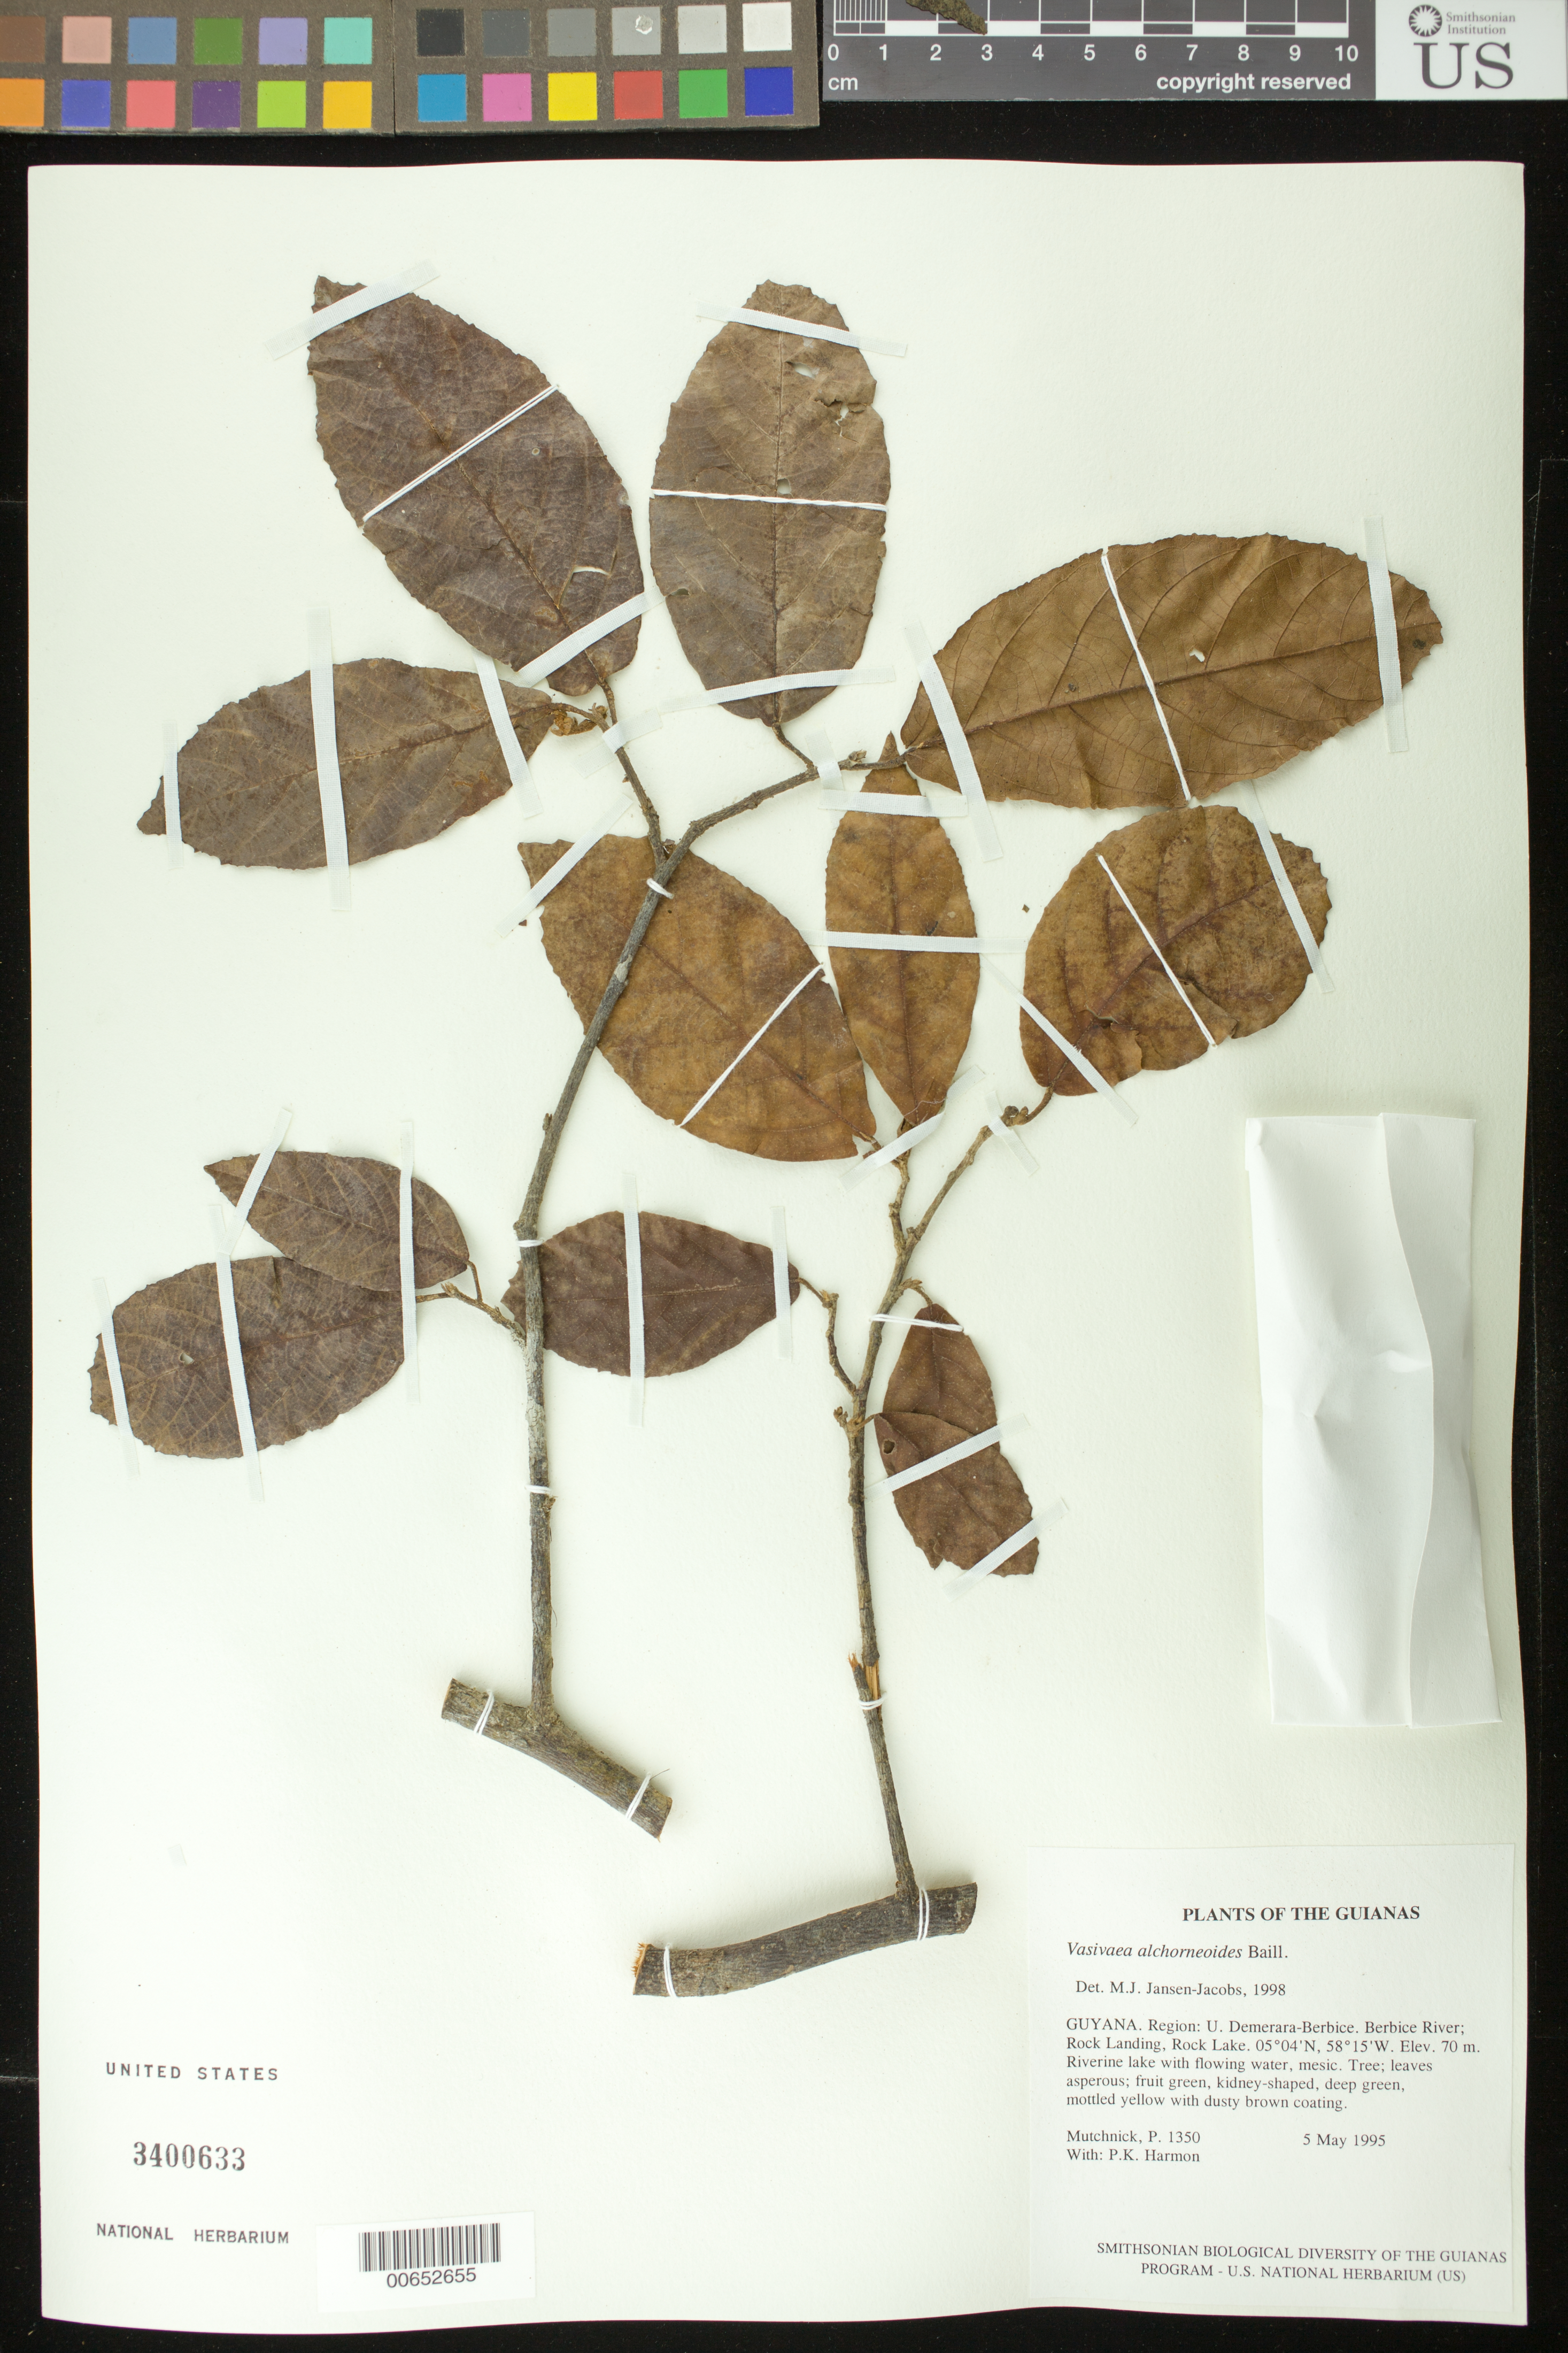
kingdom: Plantae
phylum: Tracheophyta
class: Magnoliopsida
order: Malvales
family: Malvaceae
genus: Vasivaea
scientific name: Vasivaea alchorneoides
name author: Baill.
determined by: Jansen-Jacobs, M. J., (U), Nationaal Herbarium Nederland, Utrecht University branch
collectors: P. Mutchnick & P. Harmon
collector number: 1350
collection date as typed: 5 May 1995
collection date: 1995-05-05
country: Guyana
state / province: U. Demerara-Berbice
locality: Berbice River; Rock Landing, Rock Lake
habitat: Riverine lake with flowing water, mesic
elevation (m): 70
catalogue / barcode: US 3400633